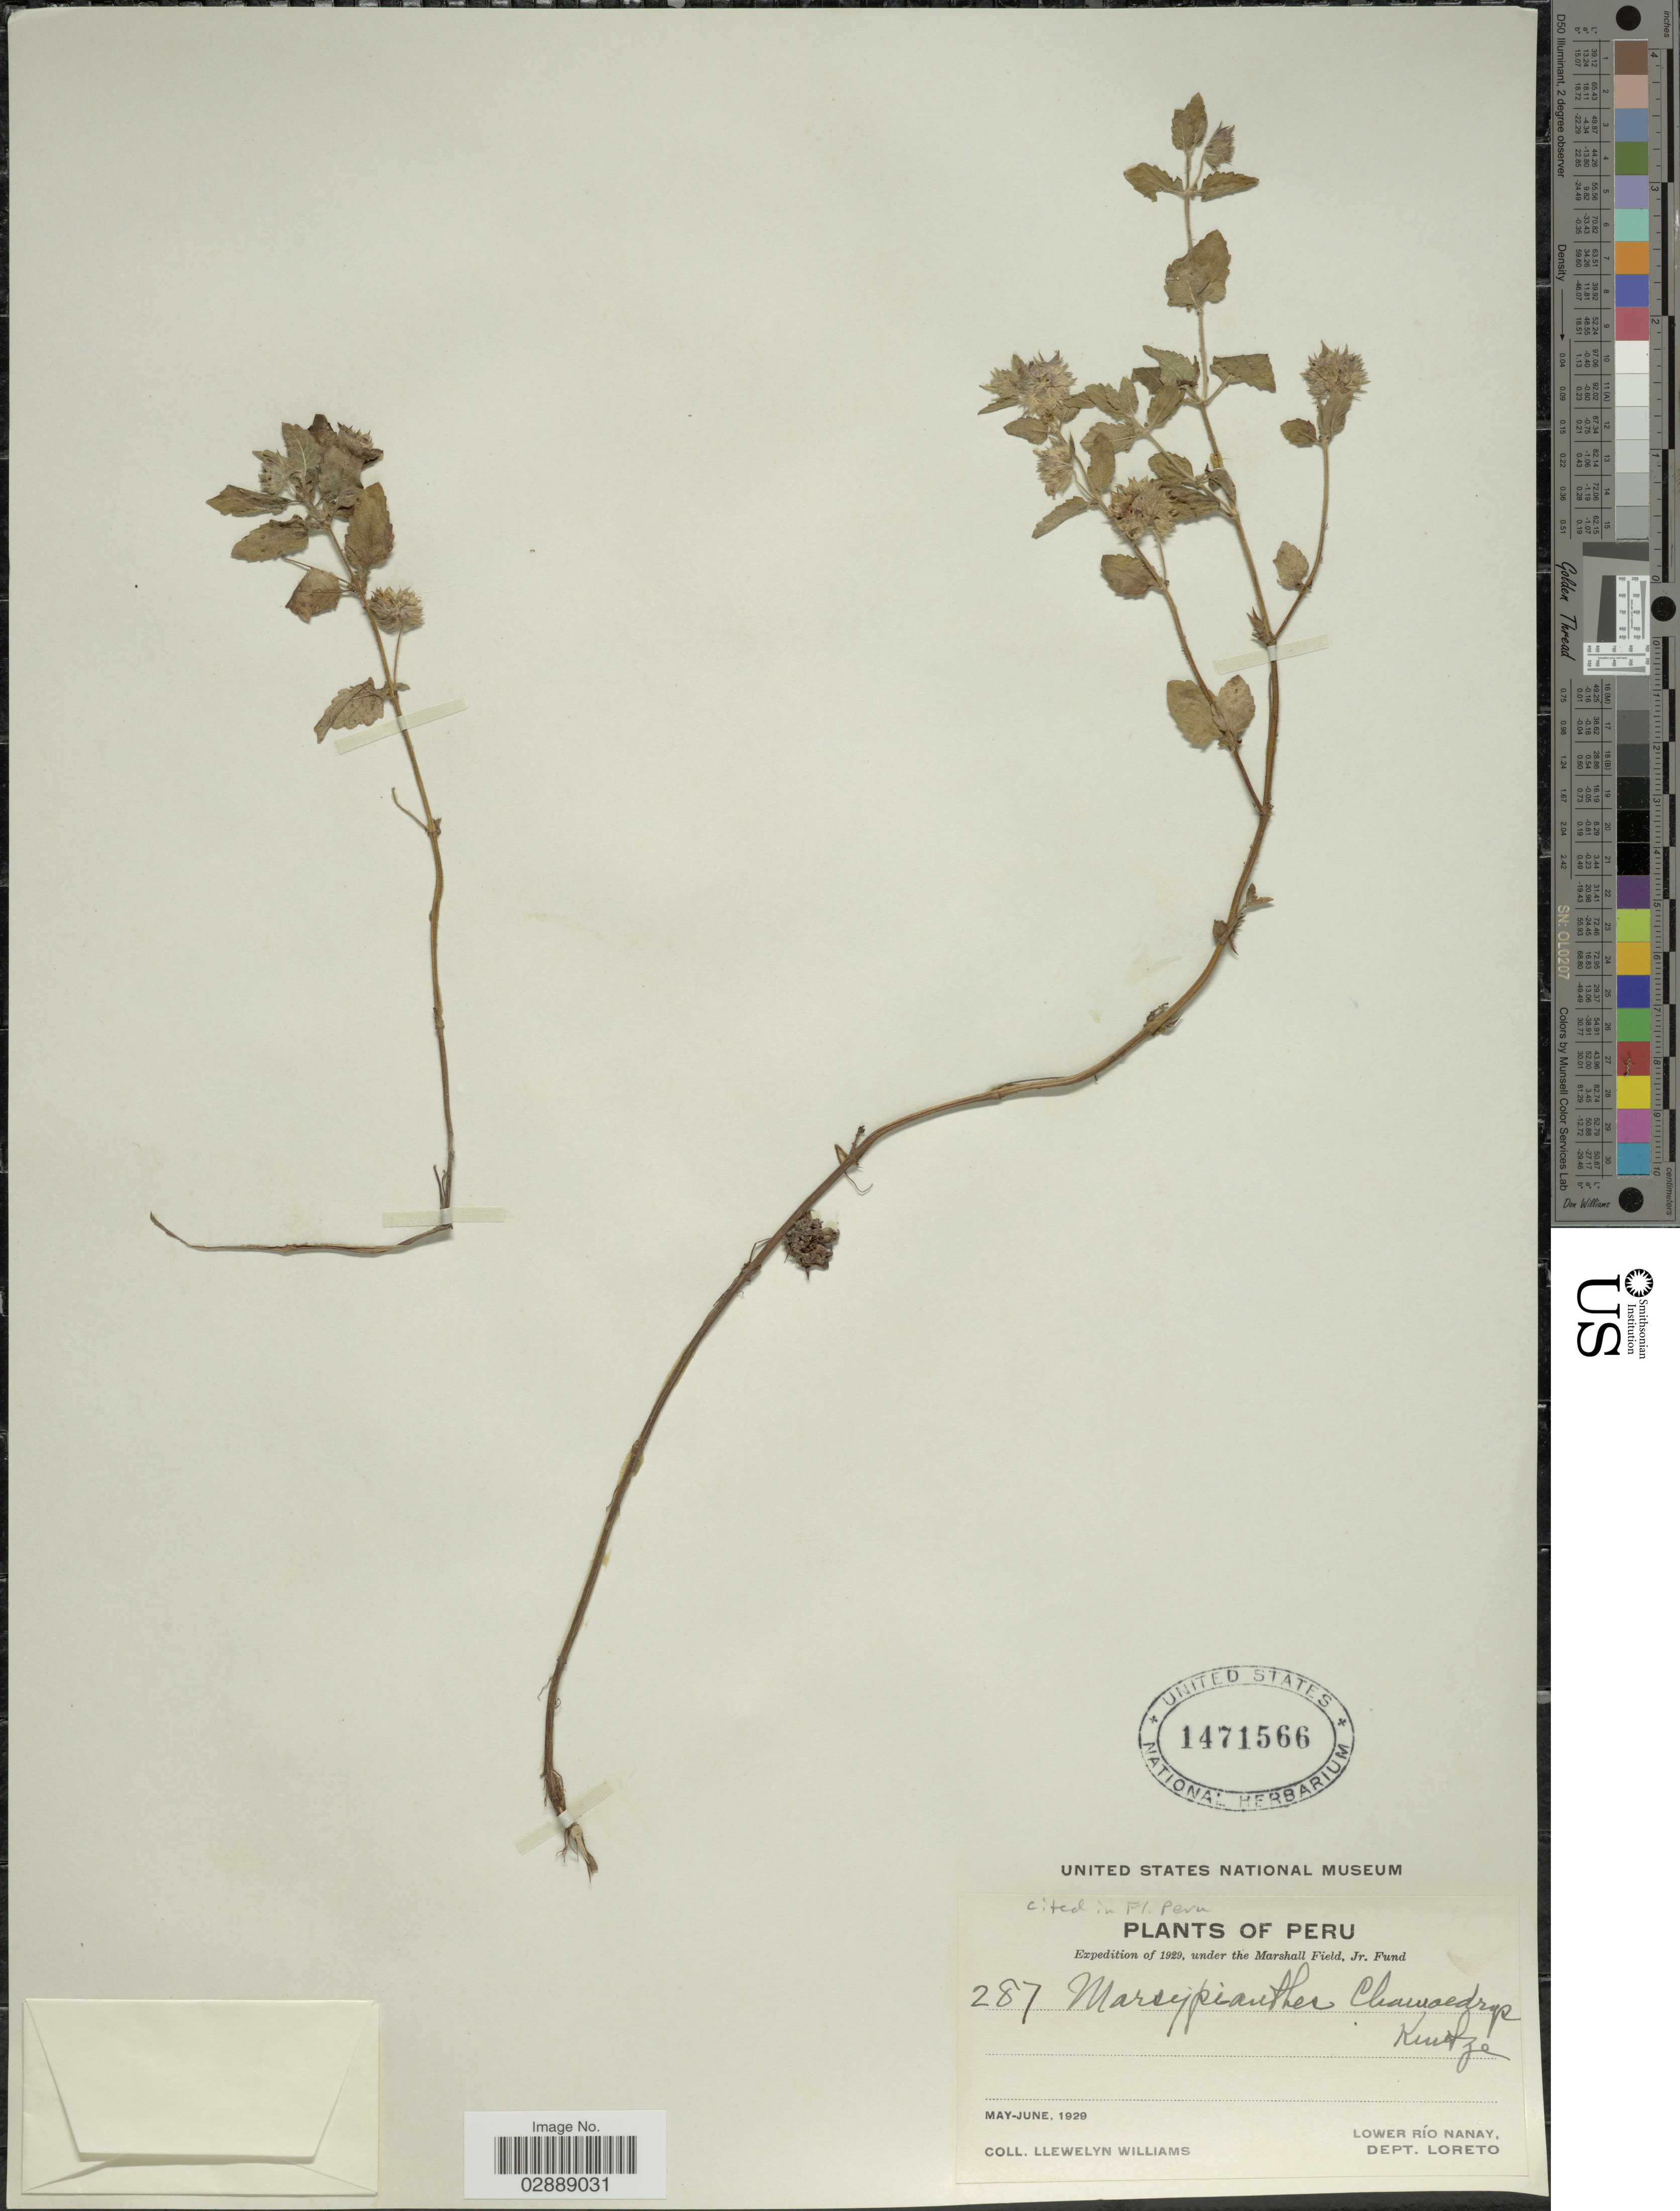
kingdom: Plantae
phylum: Tracheophyta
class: Magnoliopsida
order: Lamiales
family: Lamiaceae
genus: Marsypianthes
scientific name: Marsypianthes chamaedrys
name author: (Vahl) Kuntze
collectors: Ll. Williams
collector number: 287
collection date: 1929-05/1929-06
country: Peru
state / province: Loreto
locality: Lower río Nanay, dept. Loreto.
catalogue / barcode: US 1471566